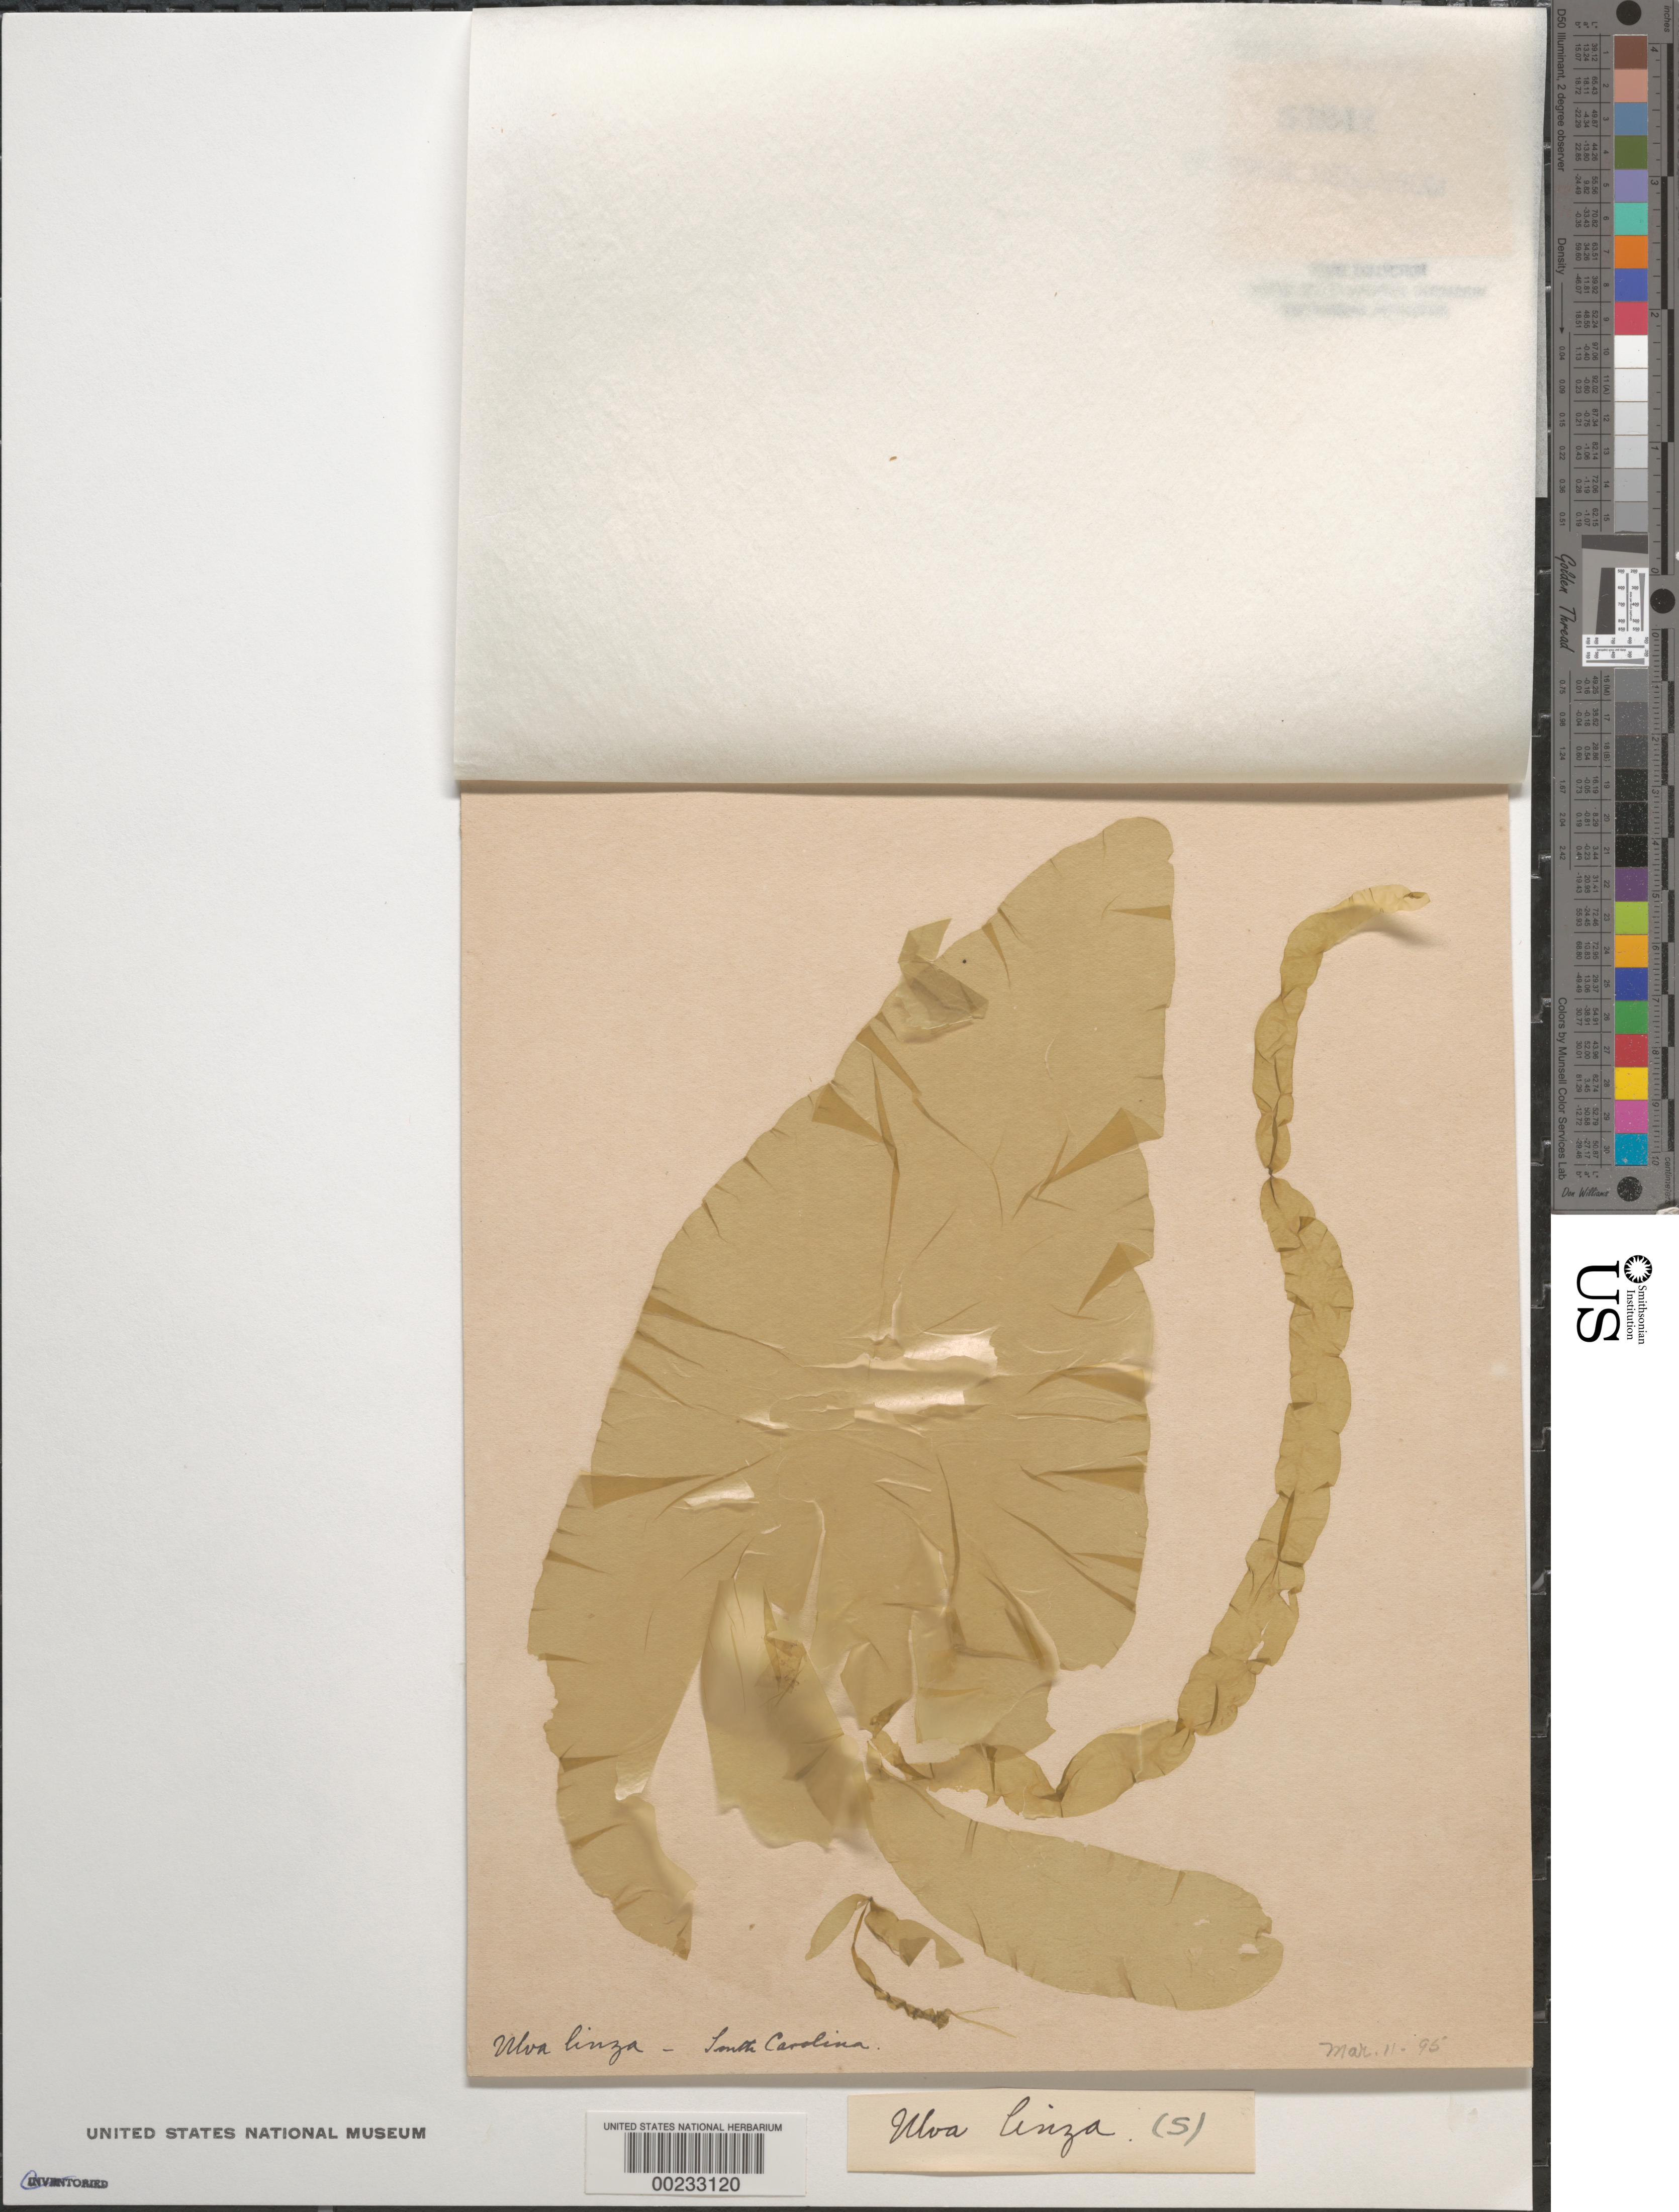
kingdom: Plantae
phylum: Chlorophyta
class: Ulvophyceae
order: Ulvales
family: Ulvaceae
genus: Ulva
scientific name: Ulva clathrata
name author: (Roth) C. Agardh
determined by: Algae name updating Project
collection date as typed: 11 Mar 1895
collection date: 1895-03-11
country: United States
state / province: South Carolina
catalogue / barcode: US 53241